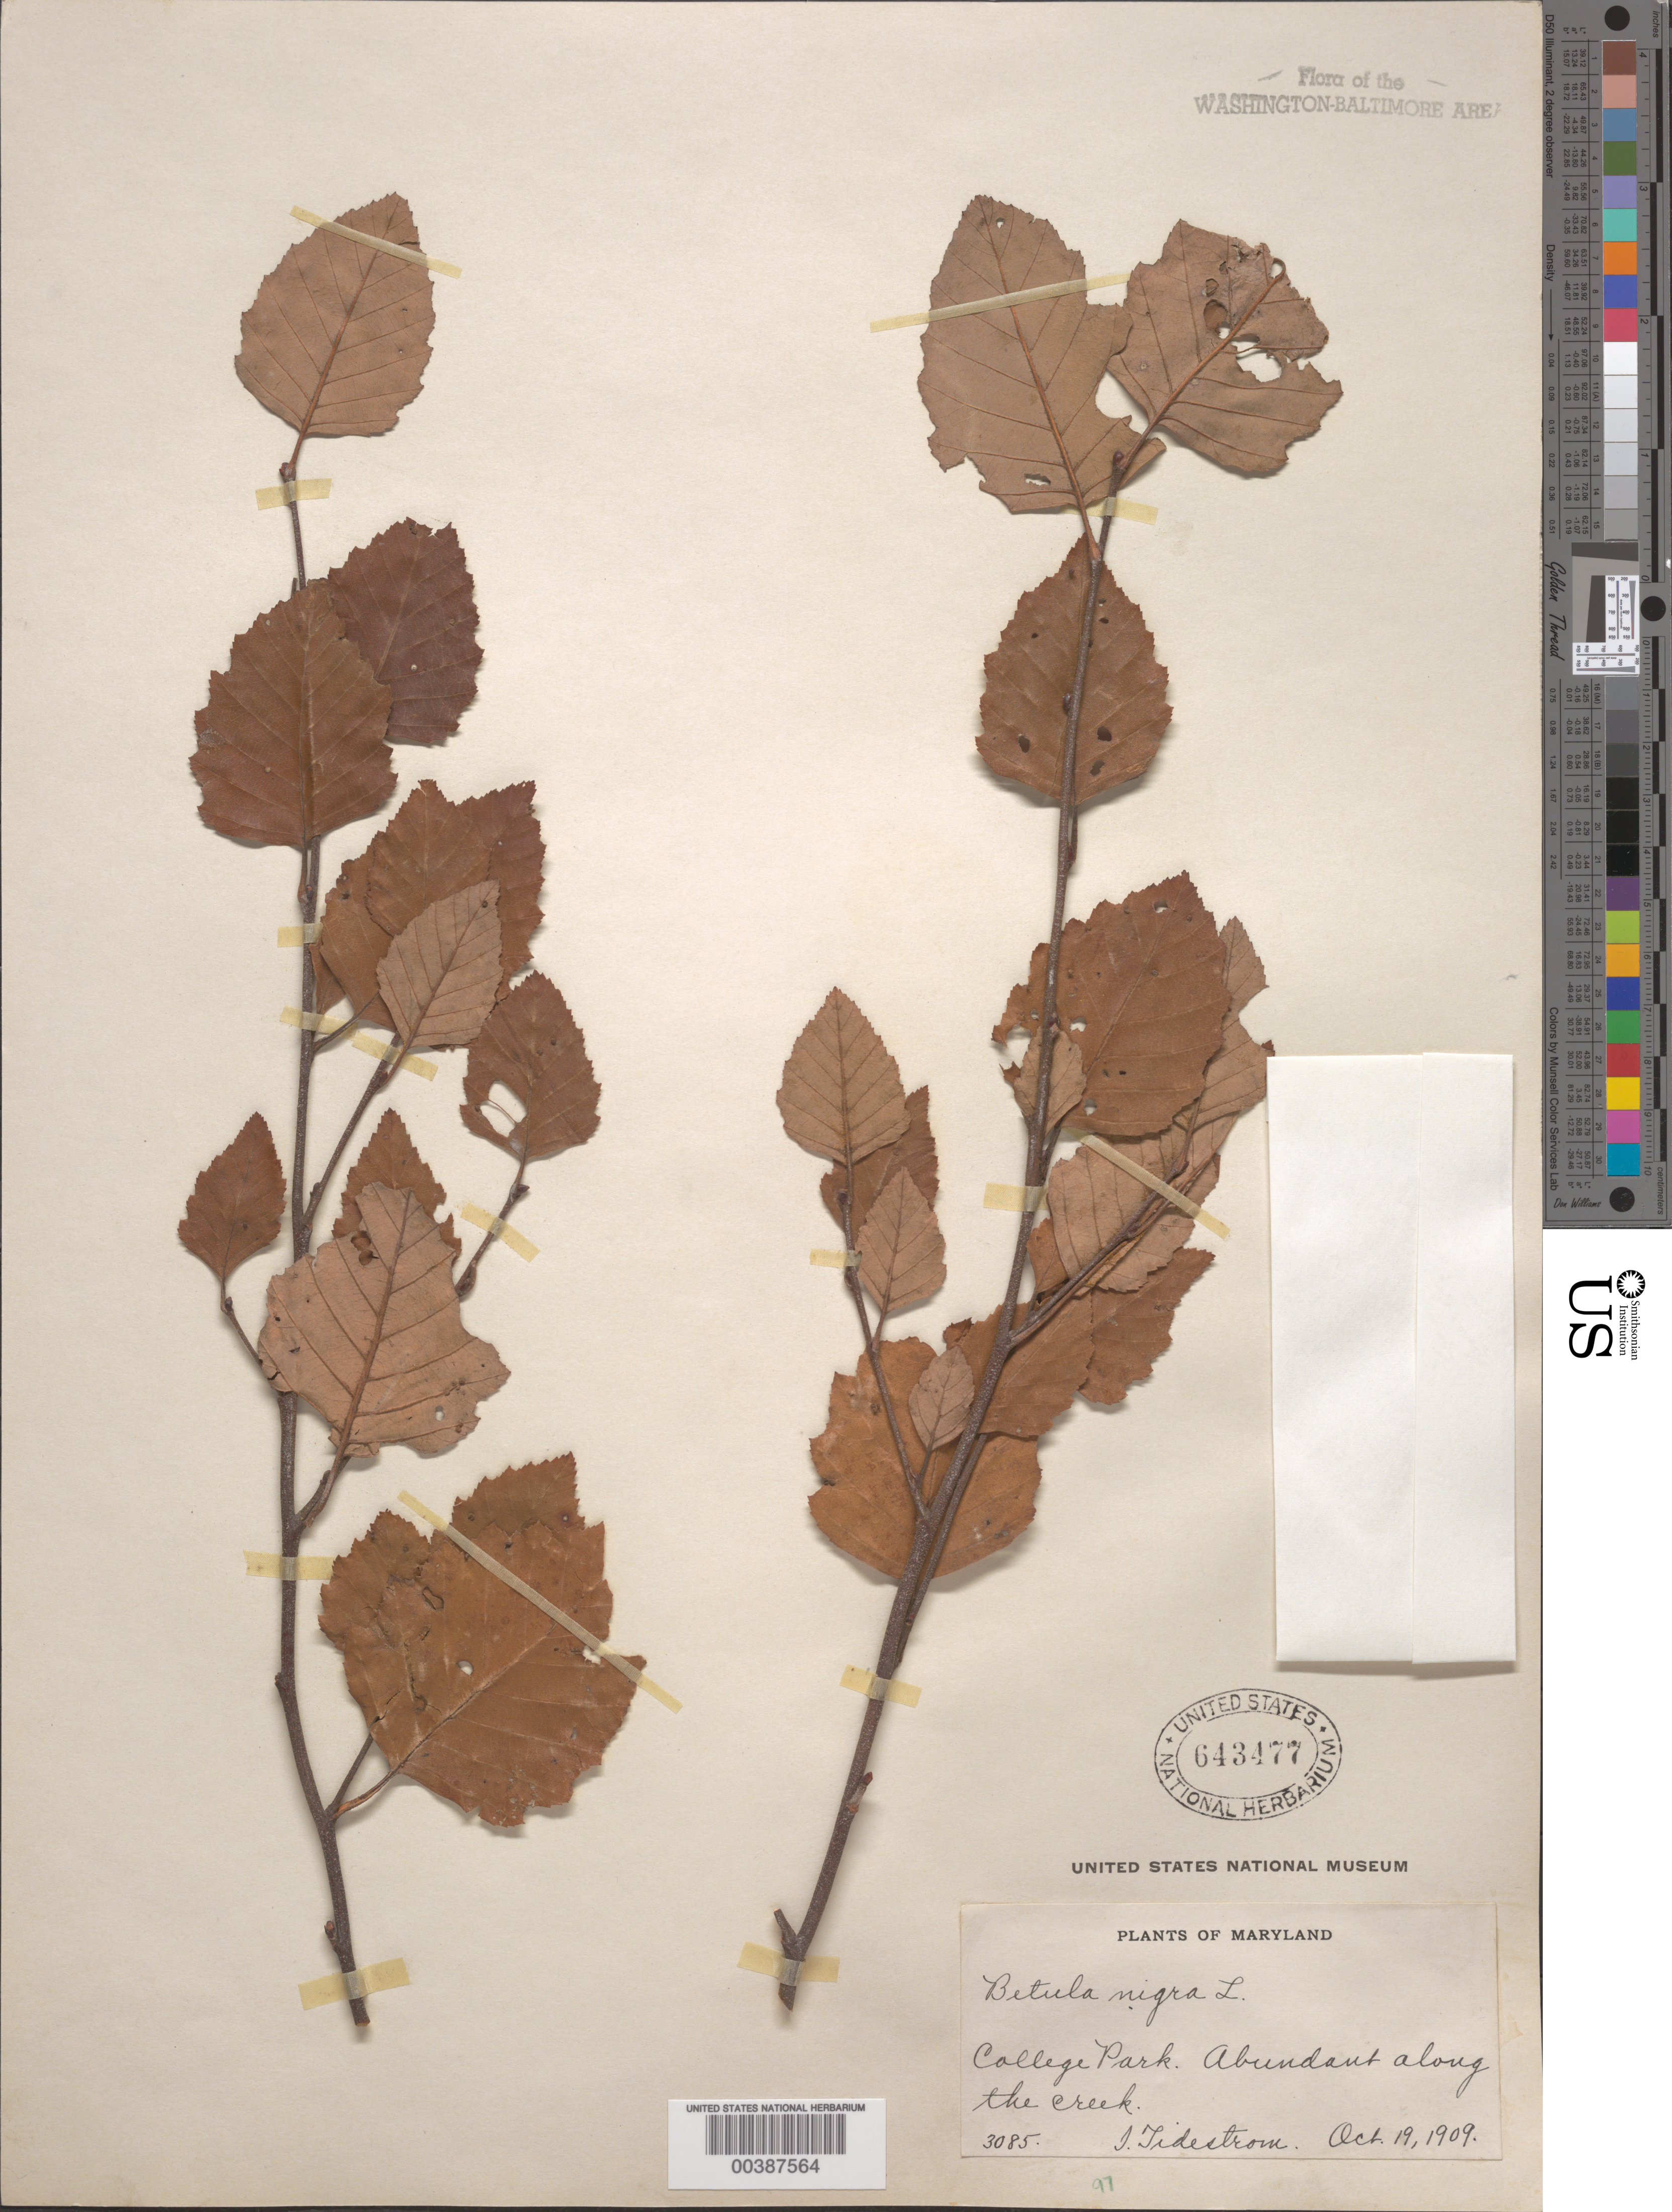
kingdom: Plantae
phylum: Tracheophyta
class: Magnoliopsida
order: Fagales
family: Betulaceae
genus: Betula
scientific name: Betula nigra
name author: L.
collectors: I. F. Tidestrom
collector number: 3085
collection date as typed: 19 Oct 1909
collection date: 1909-10-19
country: United States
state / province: Maryland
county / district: Anne Arundel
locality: College Park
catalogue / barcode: US 643477